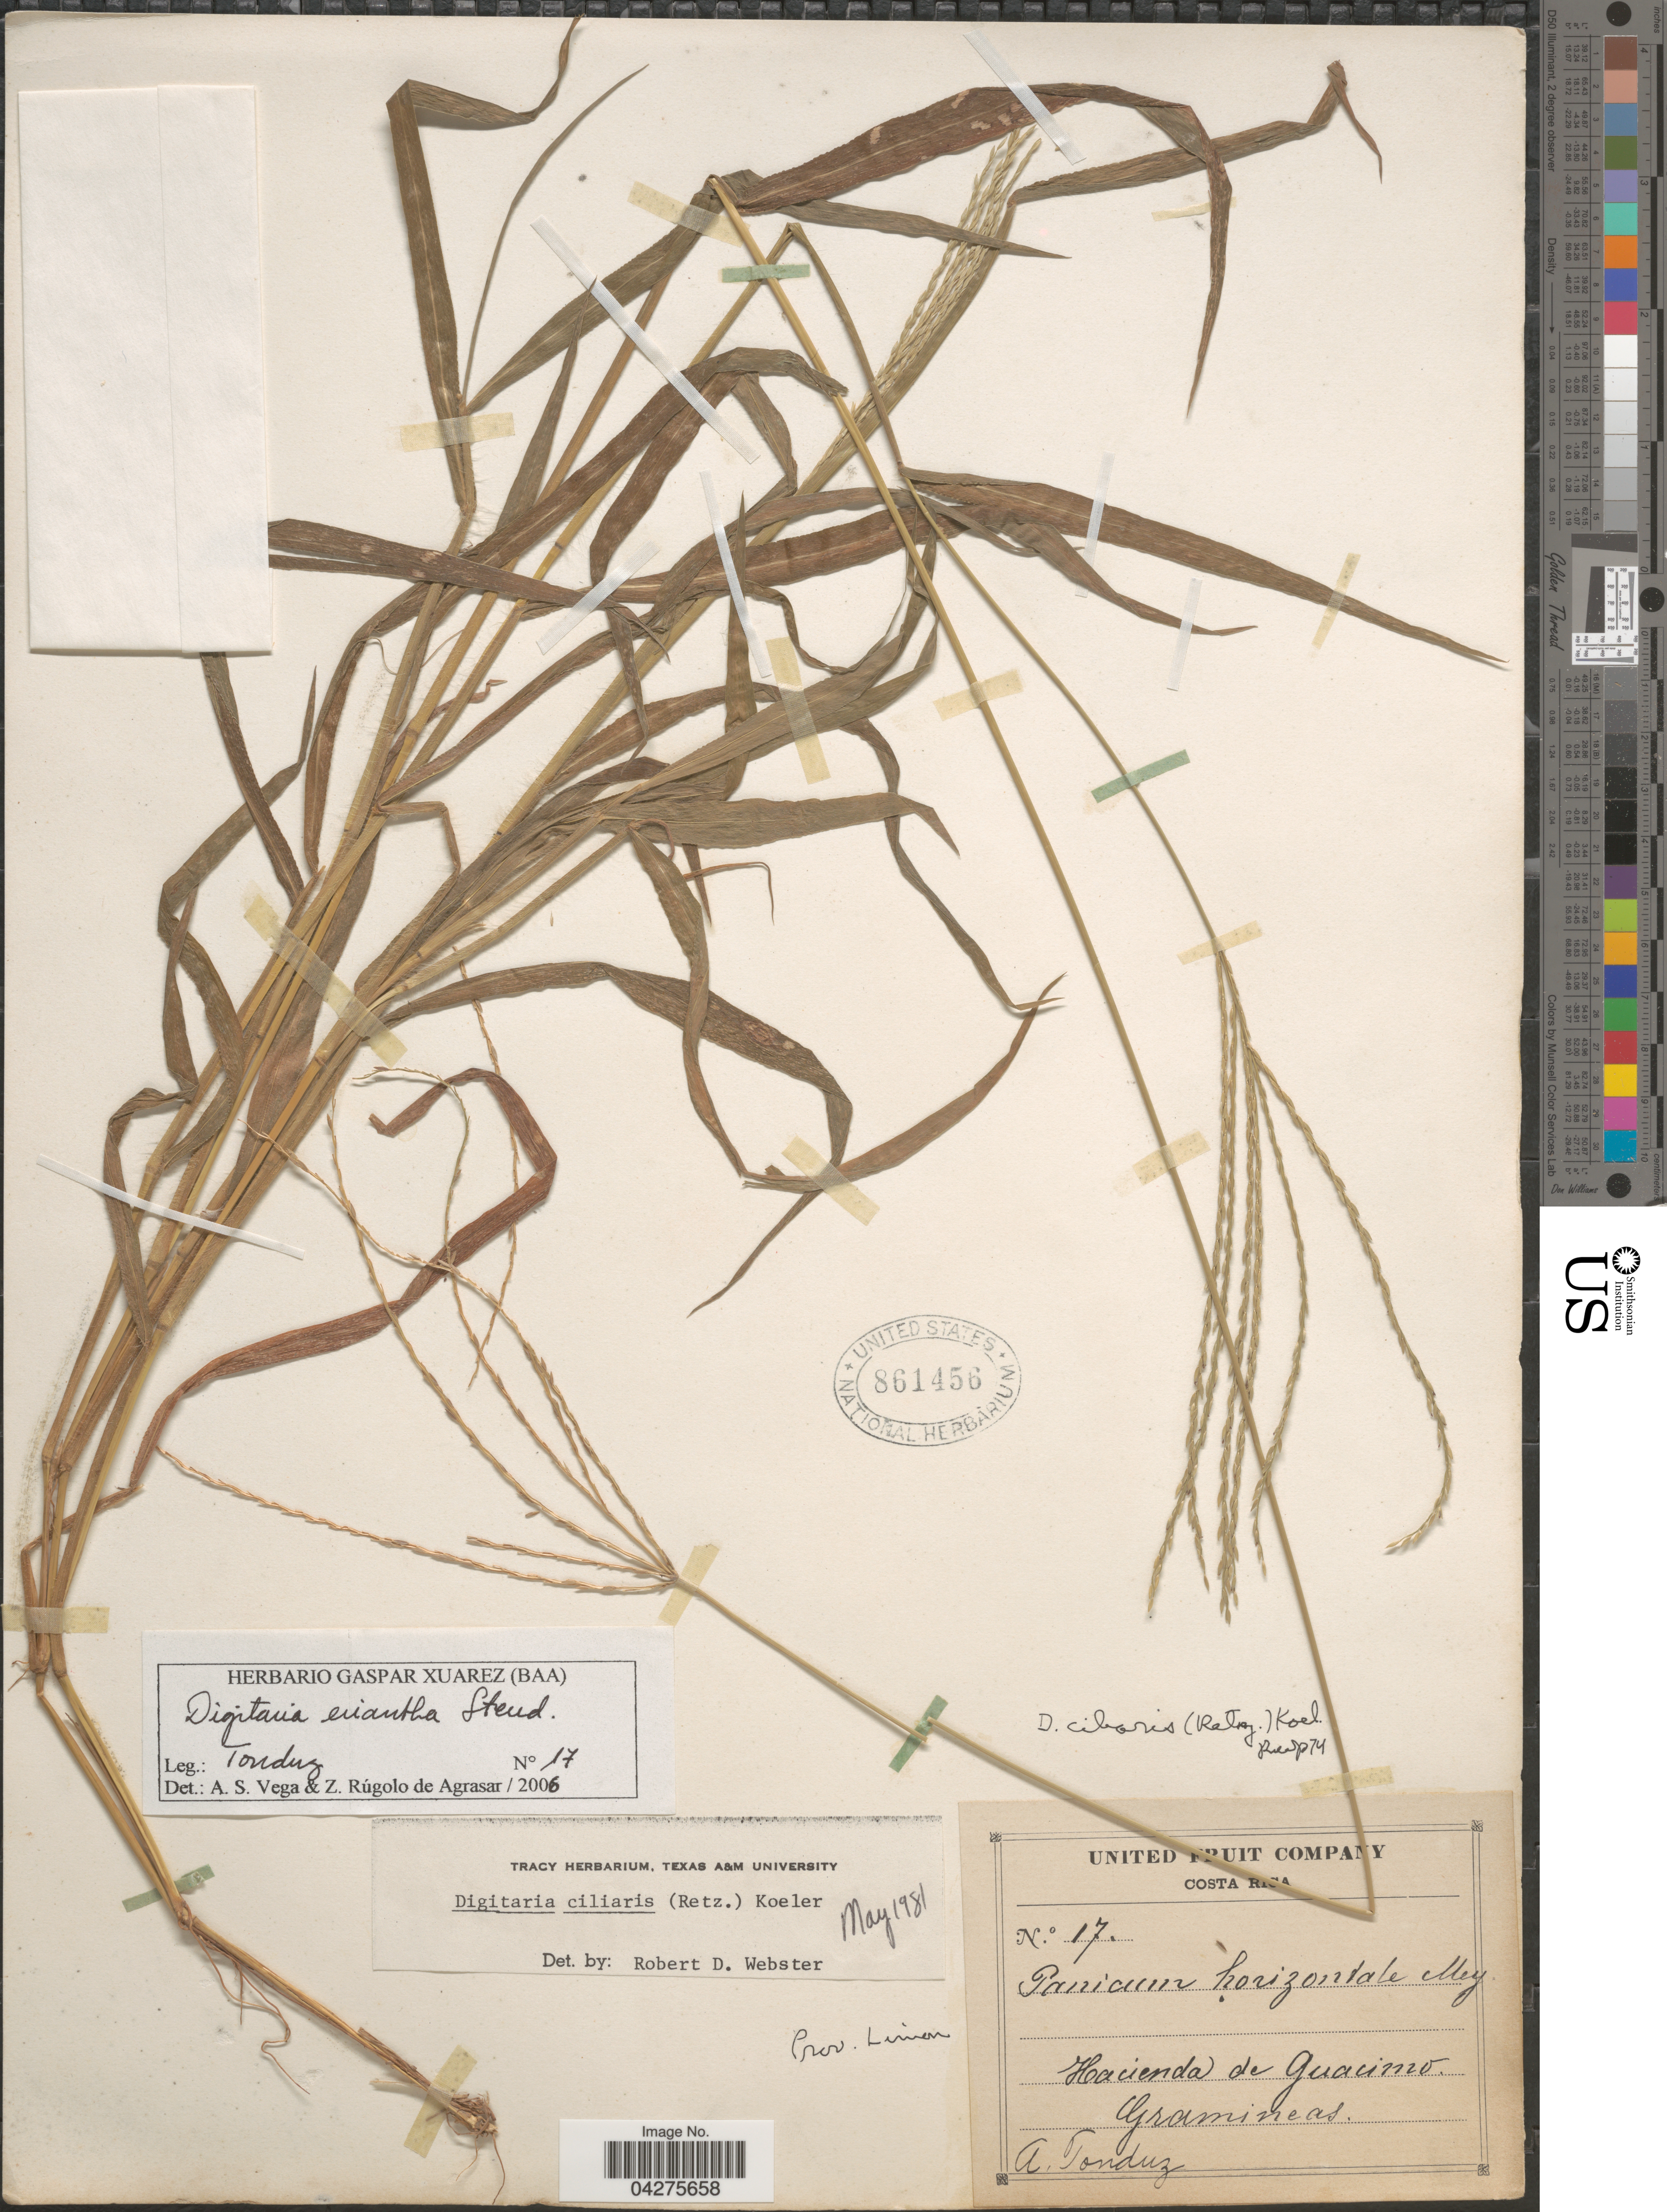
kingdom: Plantae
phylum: Tracheophyta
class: Liliopsida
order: Poales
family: Poaceae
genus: Digitaria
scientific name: Digitaria eriantha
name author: Steud.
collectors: A. Tonduz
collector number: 17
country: Costa Rica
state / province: Limón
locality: Hacienda de Guacimo.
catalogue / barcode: US 861456